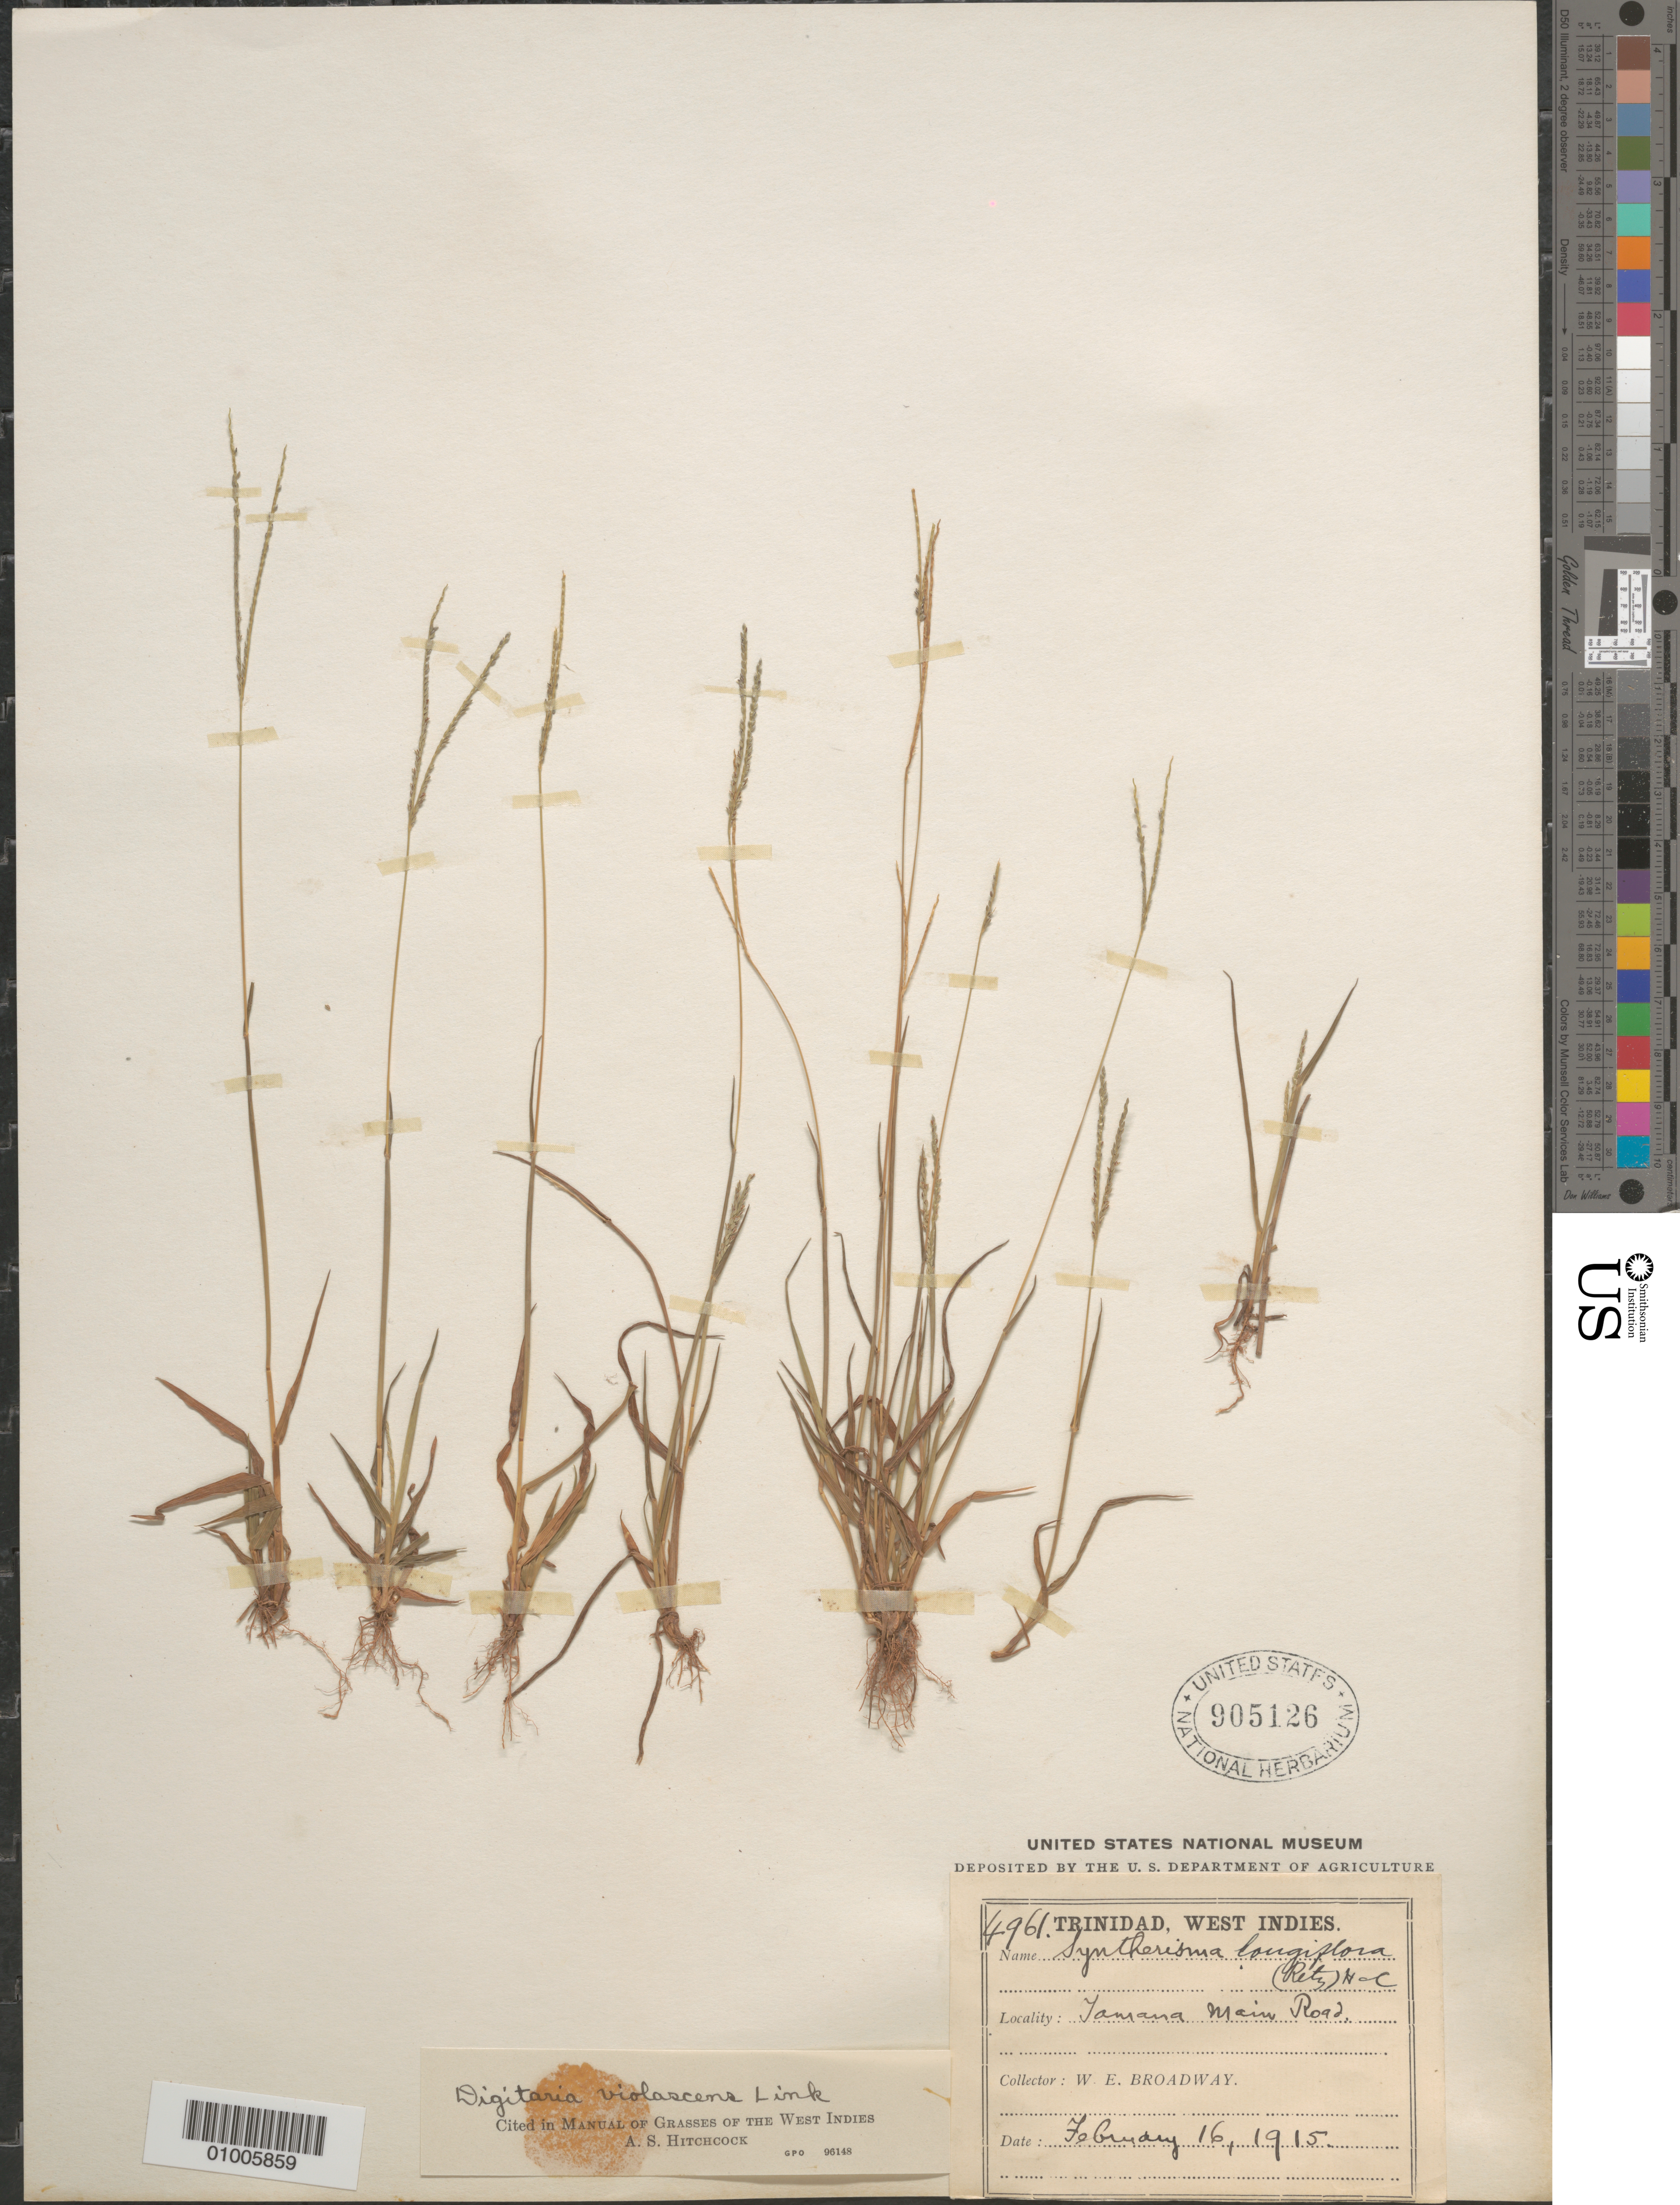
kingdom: Plantae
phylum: Tracheophyta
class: Liliopsida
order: Poales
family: Poaceae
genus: Digitaria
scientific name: Digitaria violascens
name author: Link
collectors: W. E. Broadway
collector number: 4916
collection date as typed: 16 Feb 1915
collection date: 1915-02-16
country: Trinidad and Tobago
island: Trinidad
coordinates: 0 N, 0 E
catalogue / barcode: US 905126